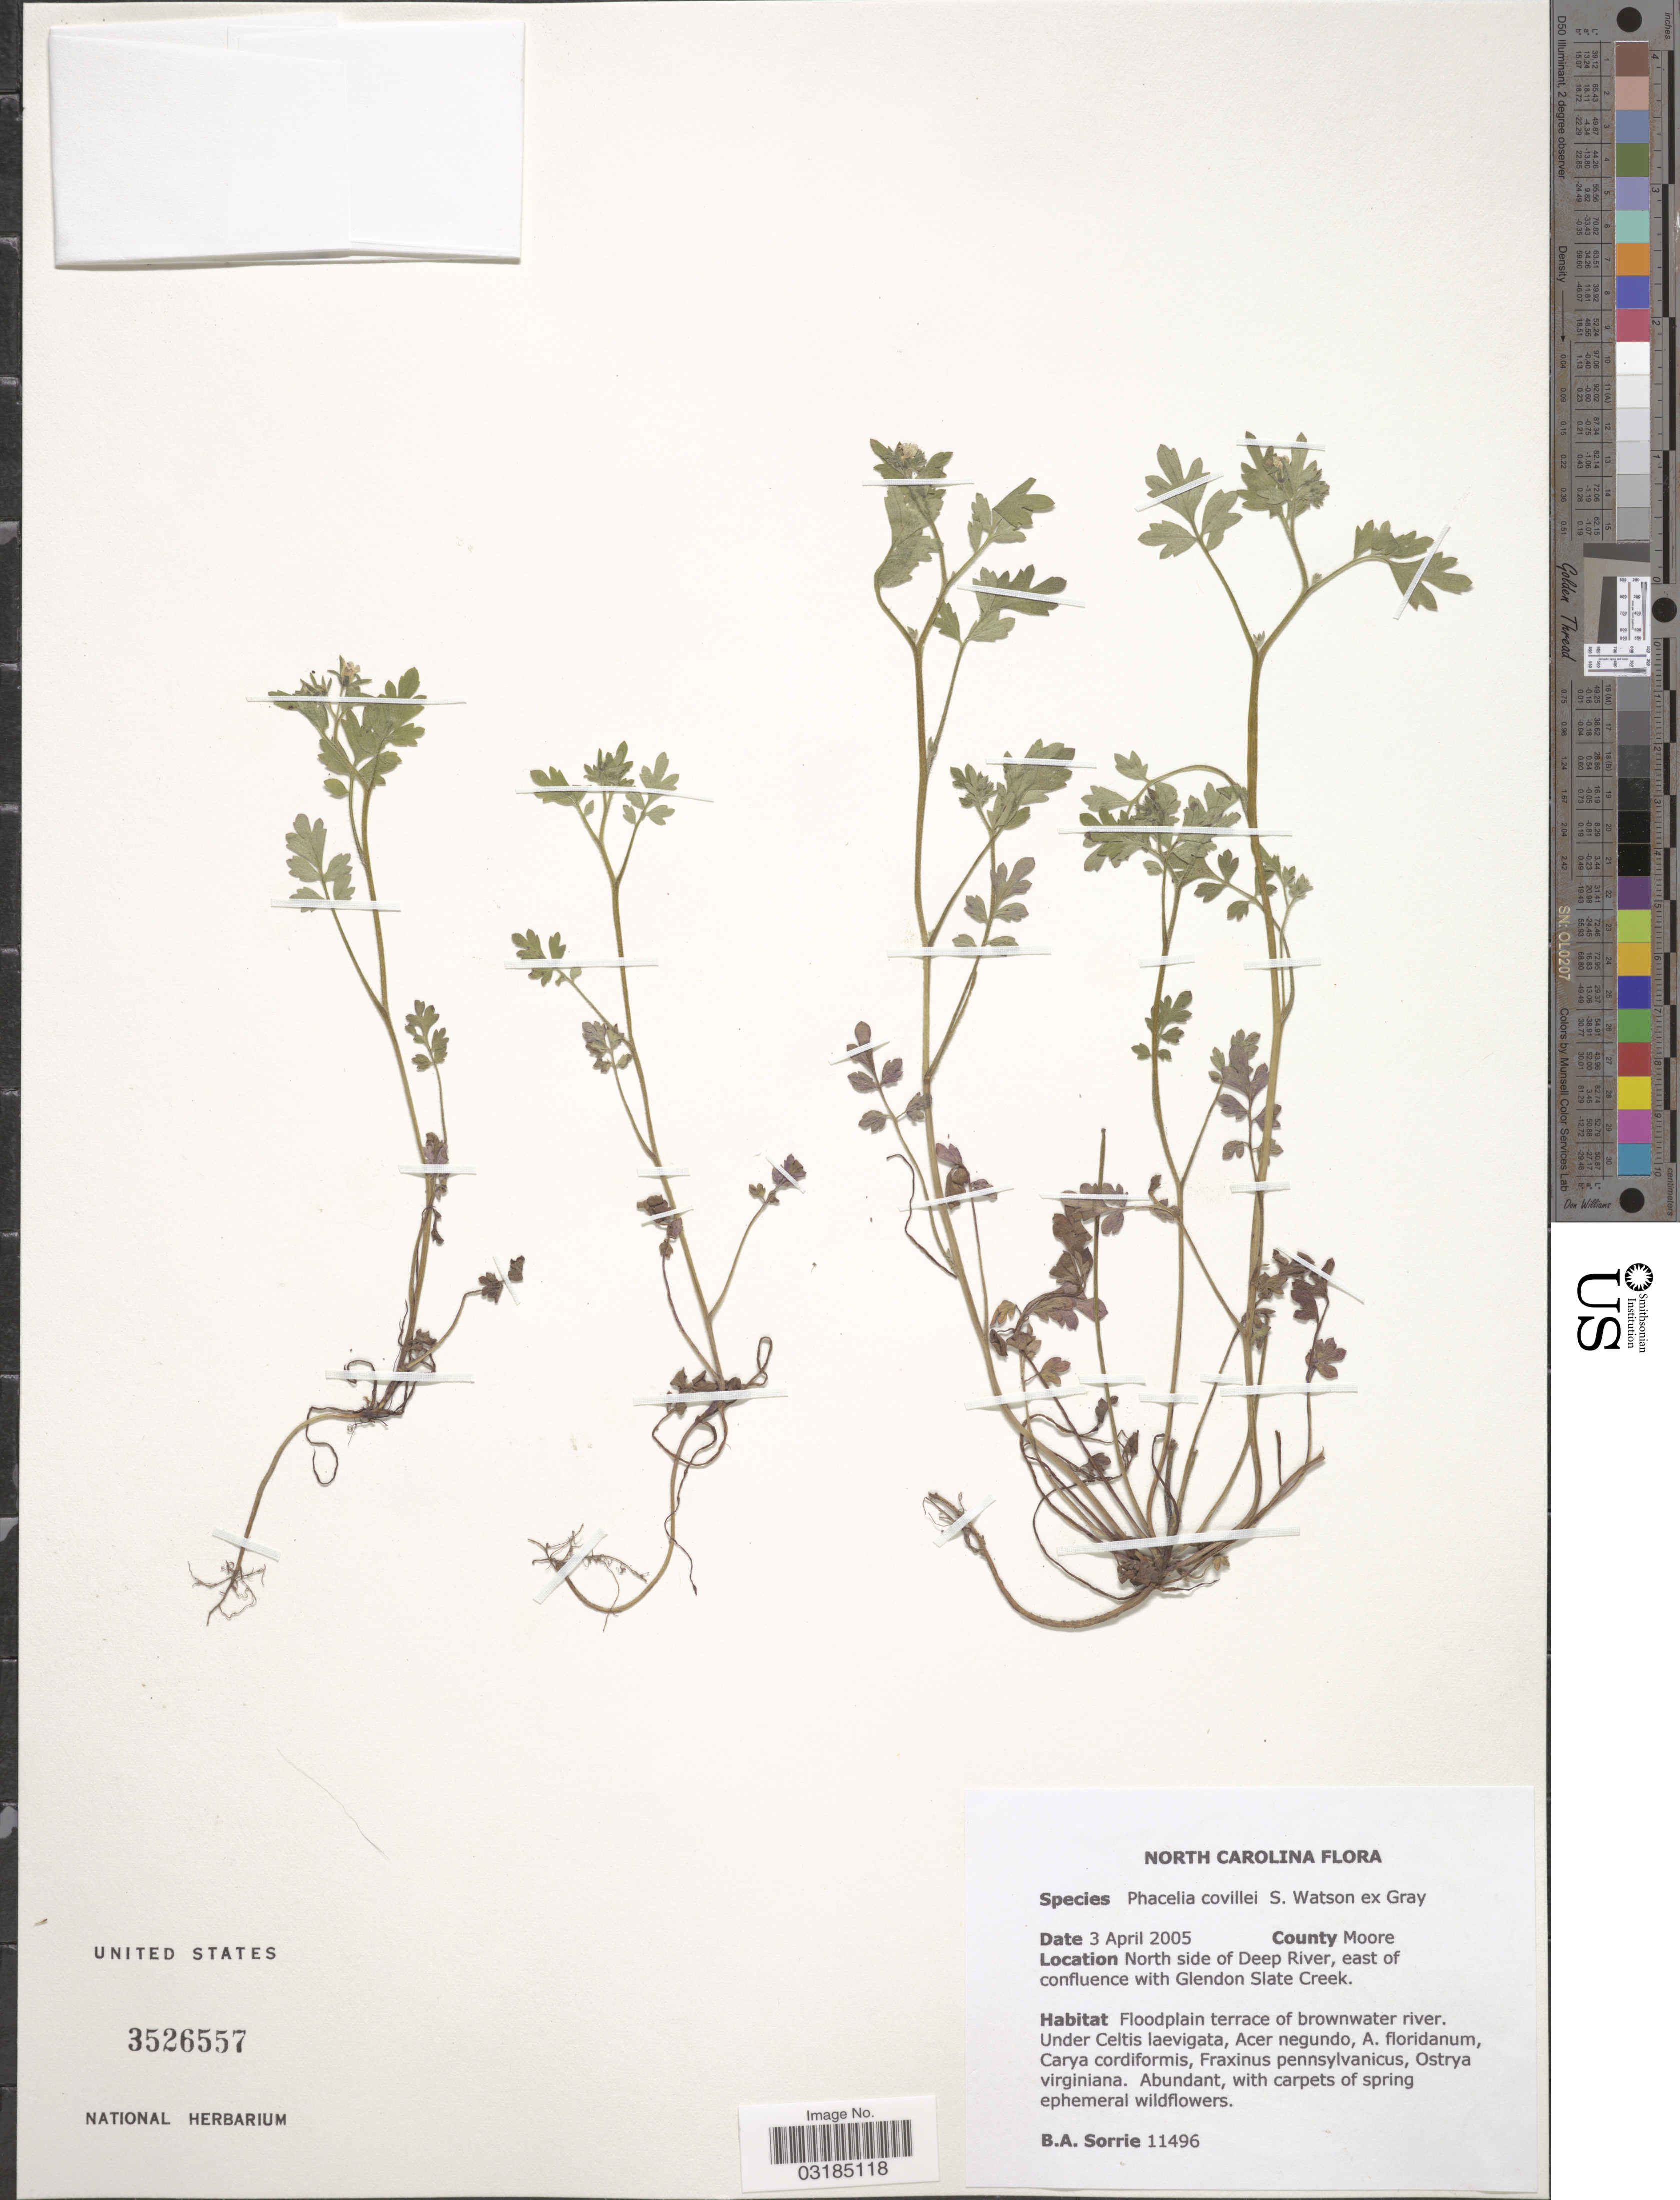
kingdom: Plantae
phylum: Tracheophyta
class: Magnoliopsida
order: Boraginales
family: Hydrophyllaceae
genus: Phacelia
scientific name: Phacelia covillei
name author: S. Watson in A. Gray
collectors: B. Sorrie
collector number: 11496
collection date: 2005-04-03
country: United States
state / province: North Carolina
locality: County Moore. North side of Deep River, east of confluence with Glendon Slate Creek.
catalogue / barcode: US 3526557